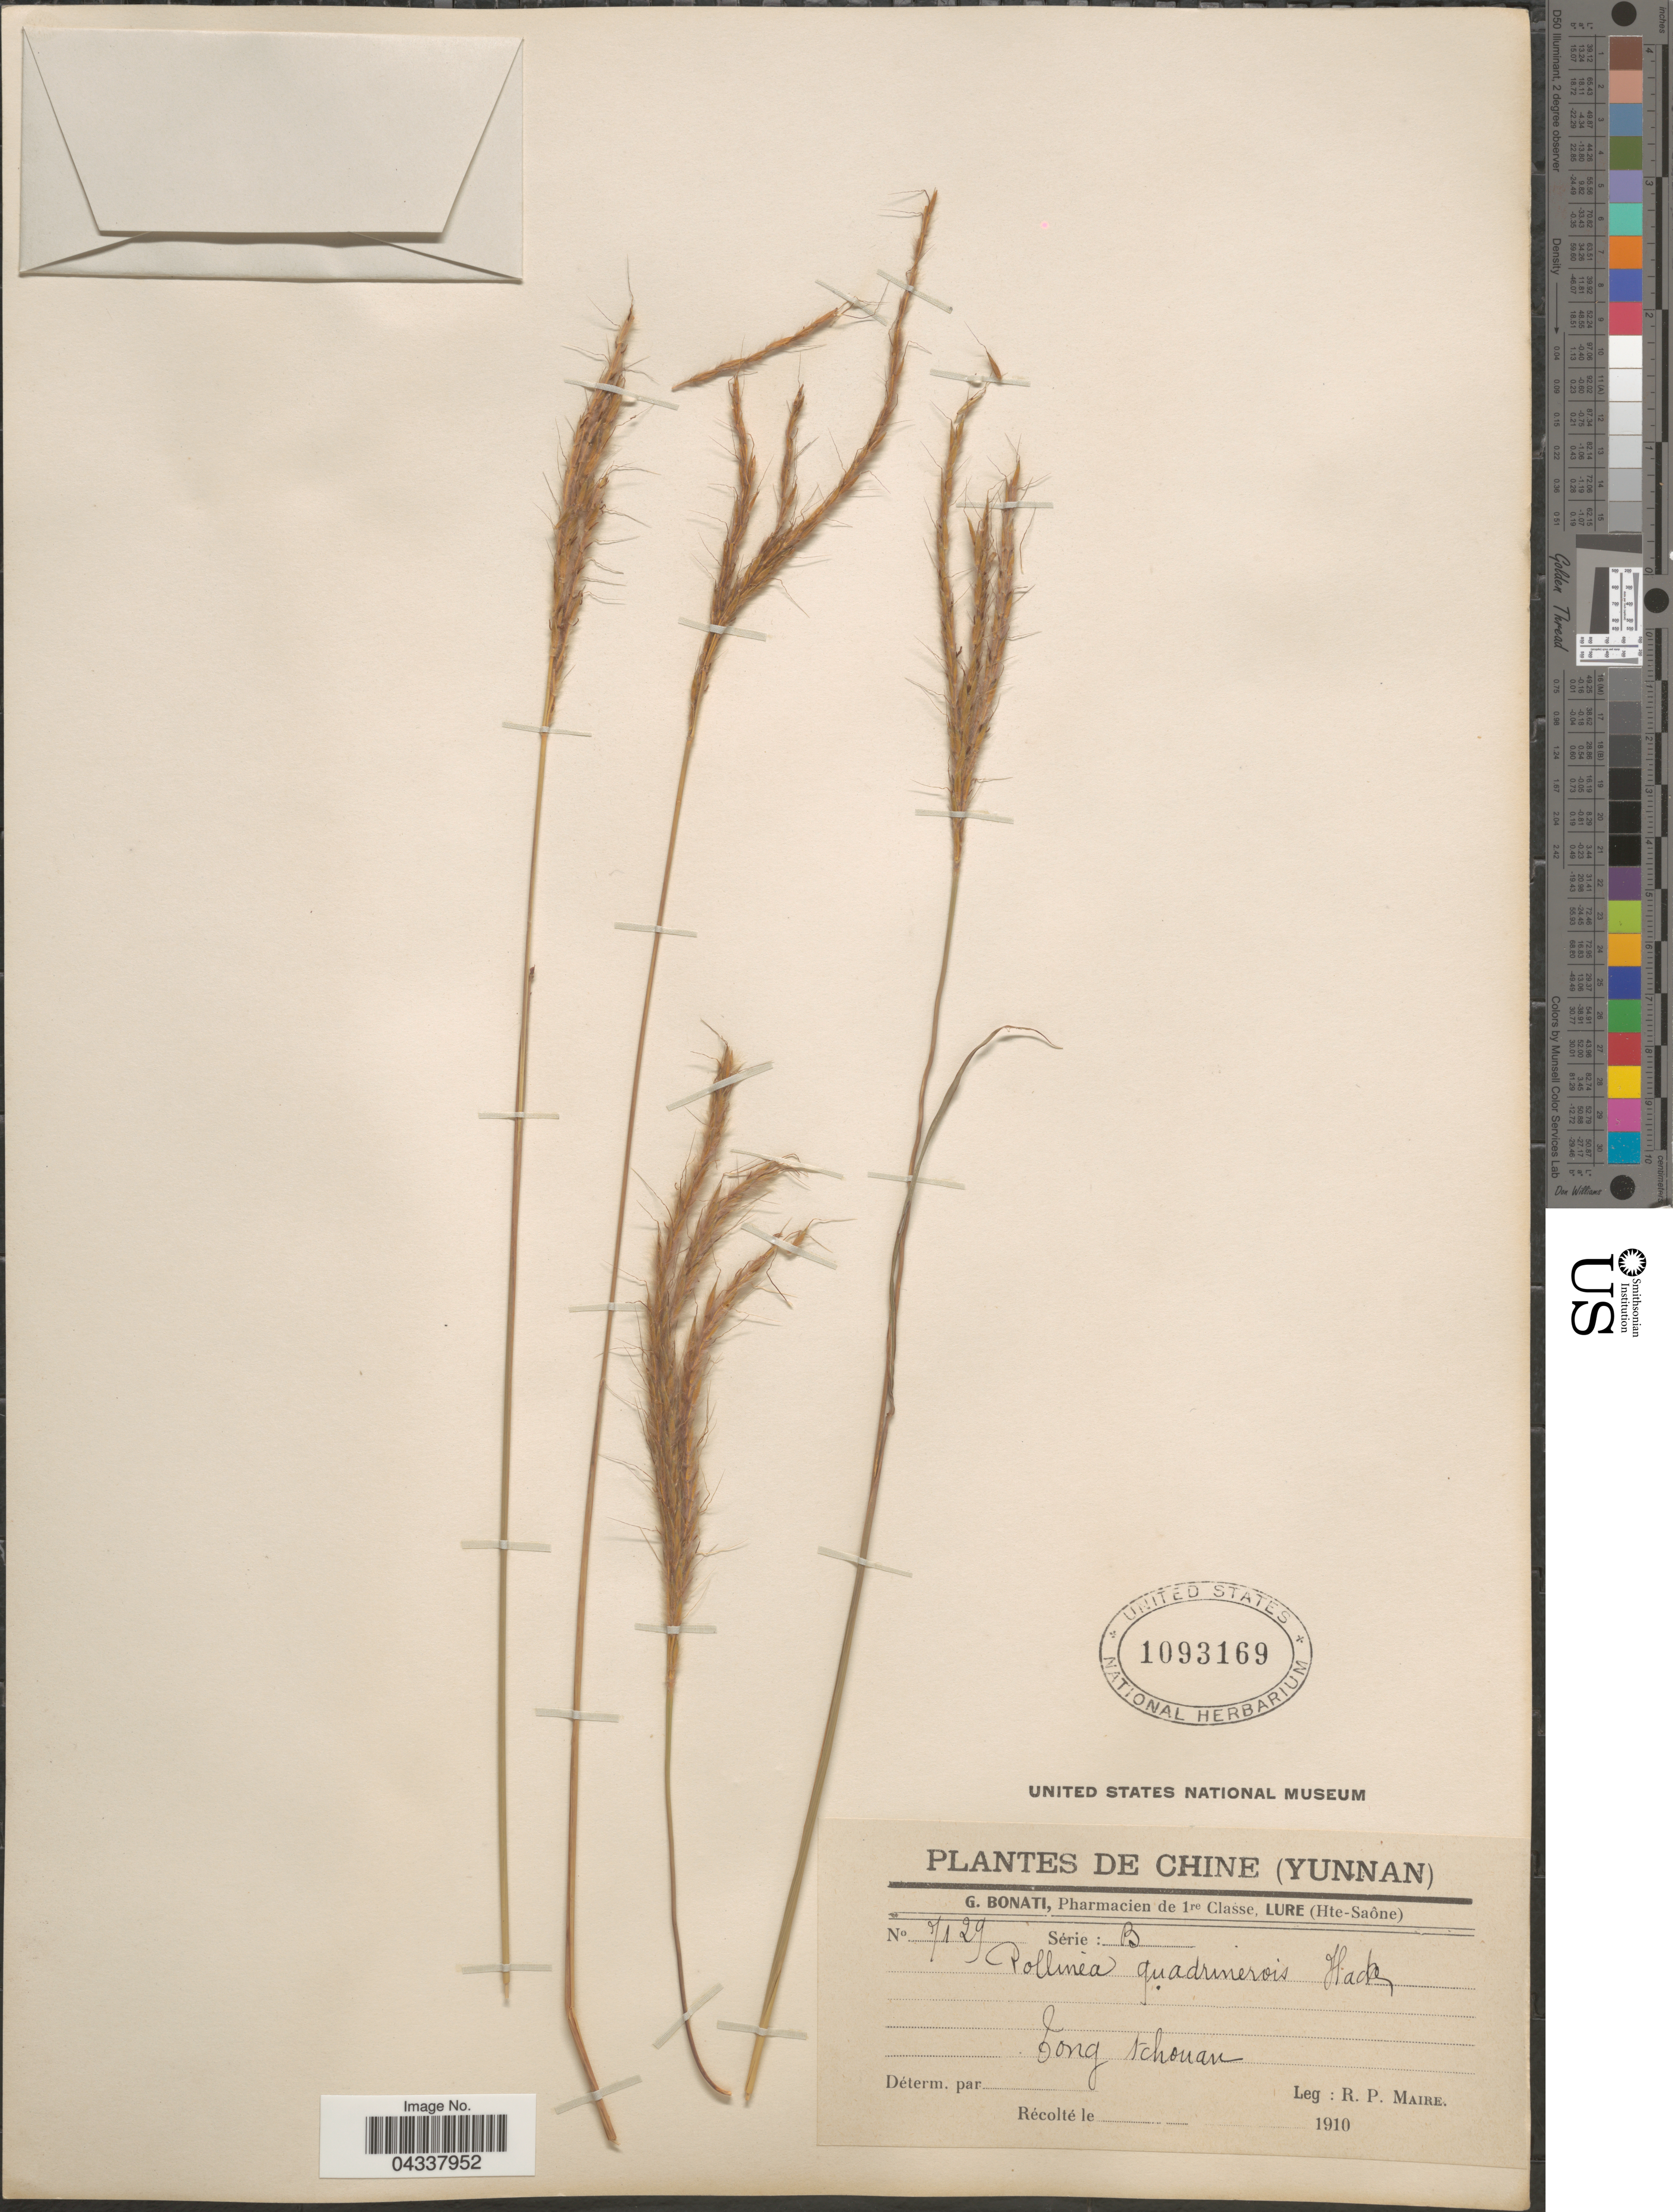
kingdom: Plantae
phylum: Tracheophyta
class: Liliopsida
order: Poales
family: Poaceae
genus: Pseudopogonatherum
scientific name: Pseudopogonatherum quadrinerve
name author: (Hack.) Ohwi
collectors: R.-P. Maire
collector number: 7129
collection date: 1910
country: China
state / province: Yunnan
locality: Tong tchouan.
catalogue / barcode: US 1093169